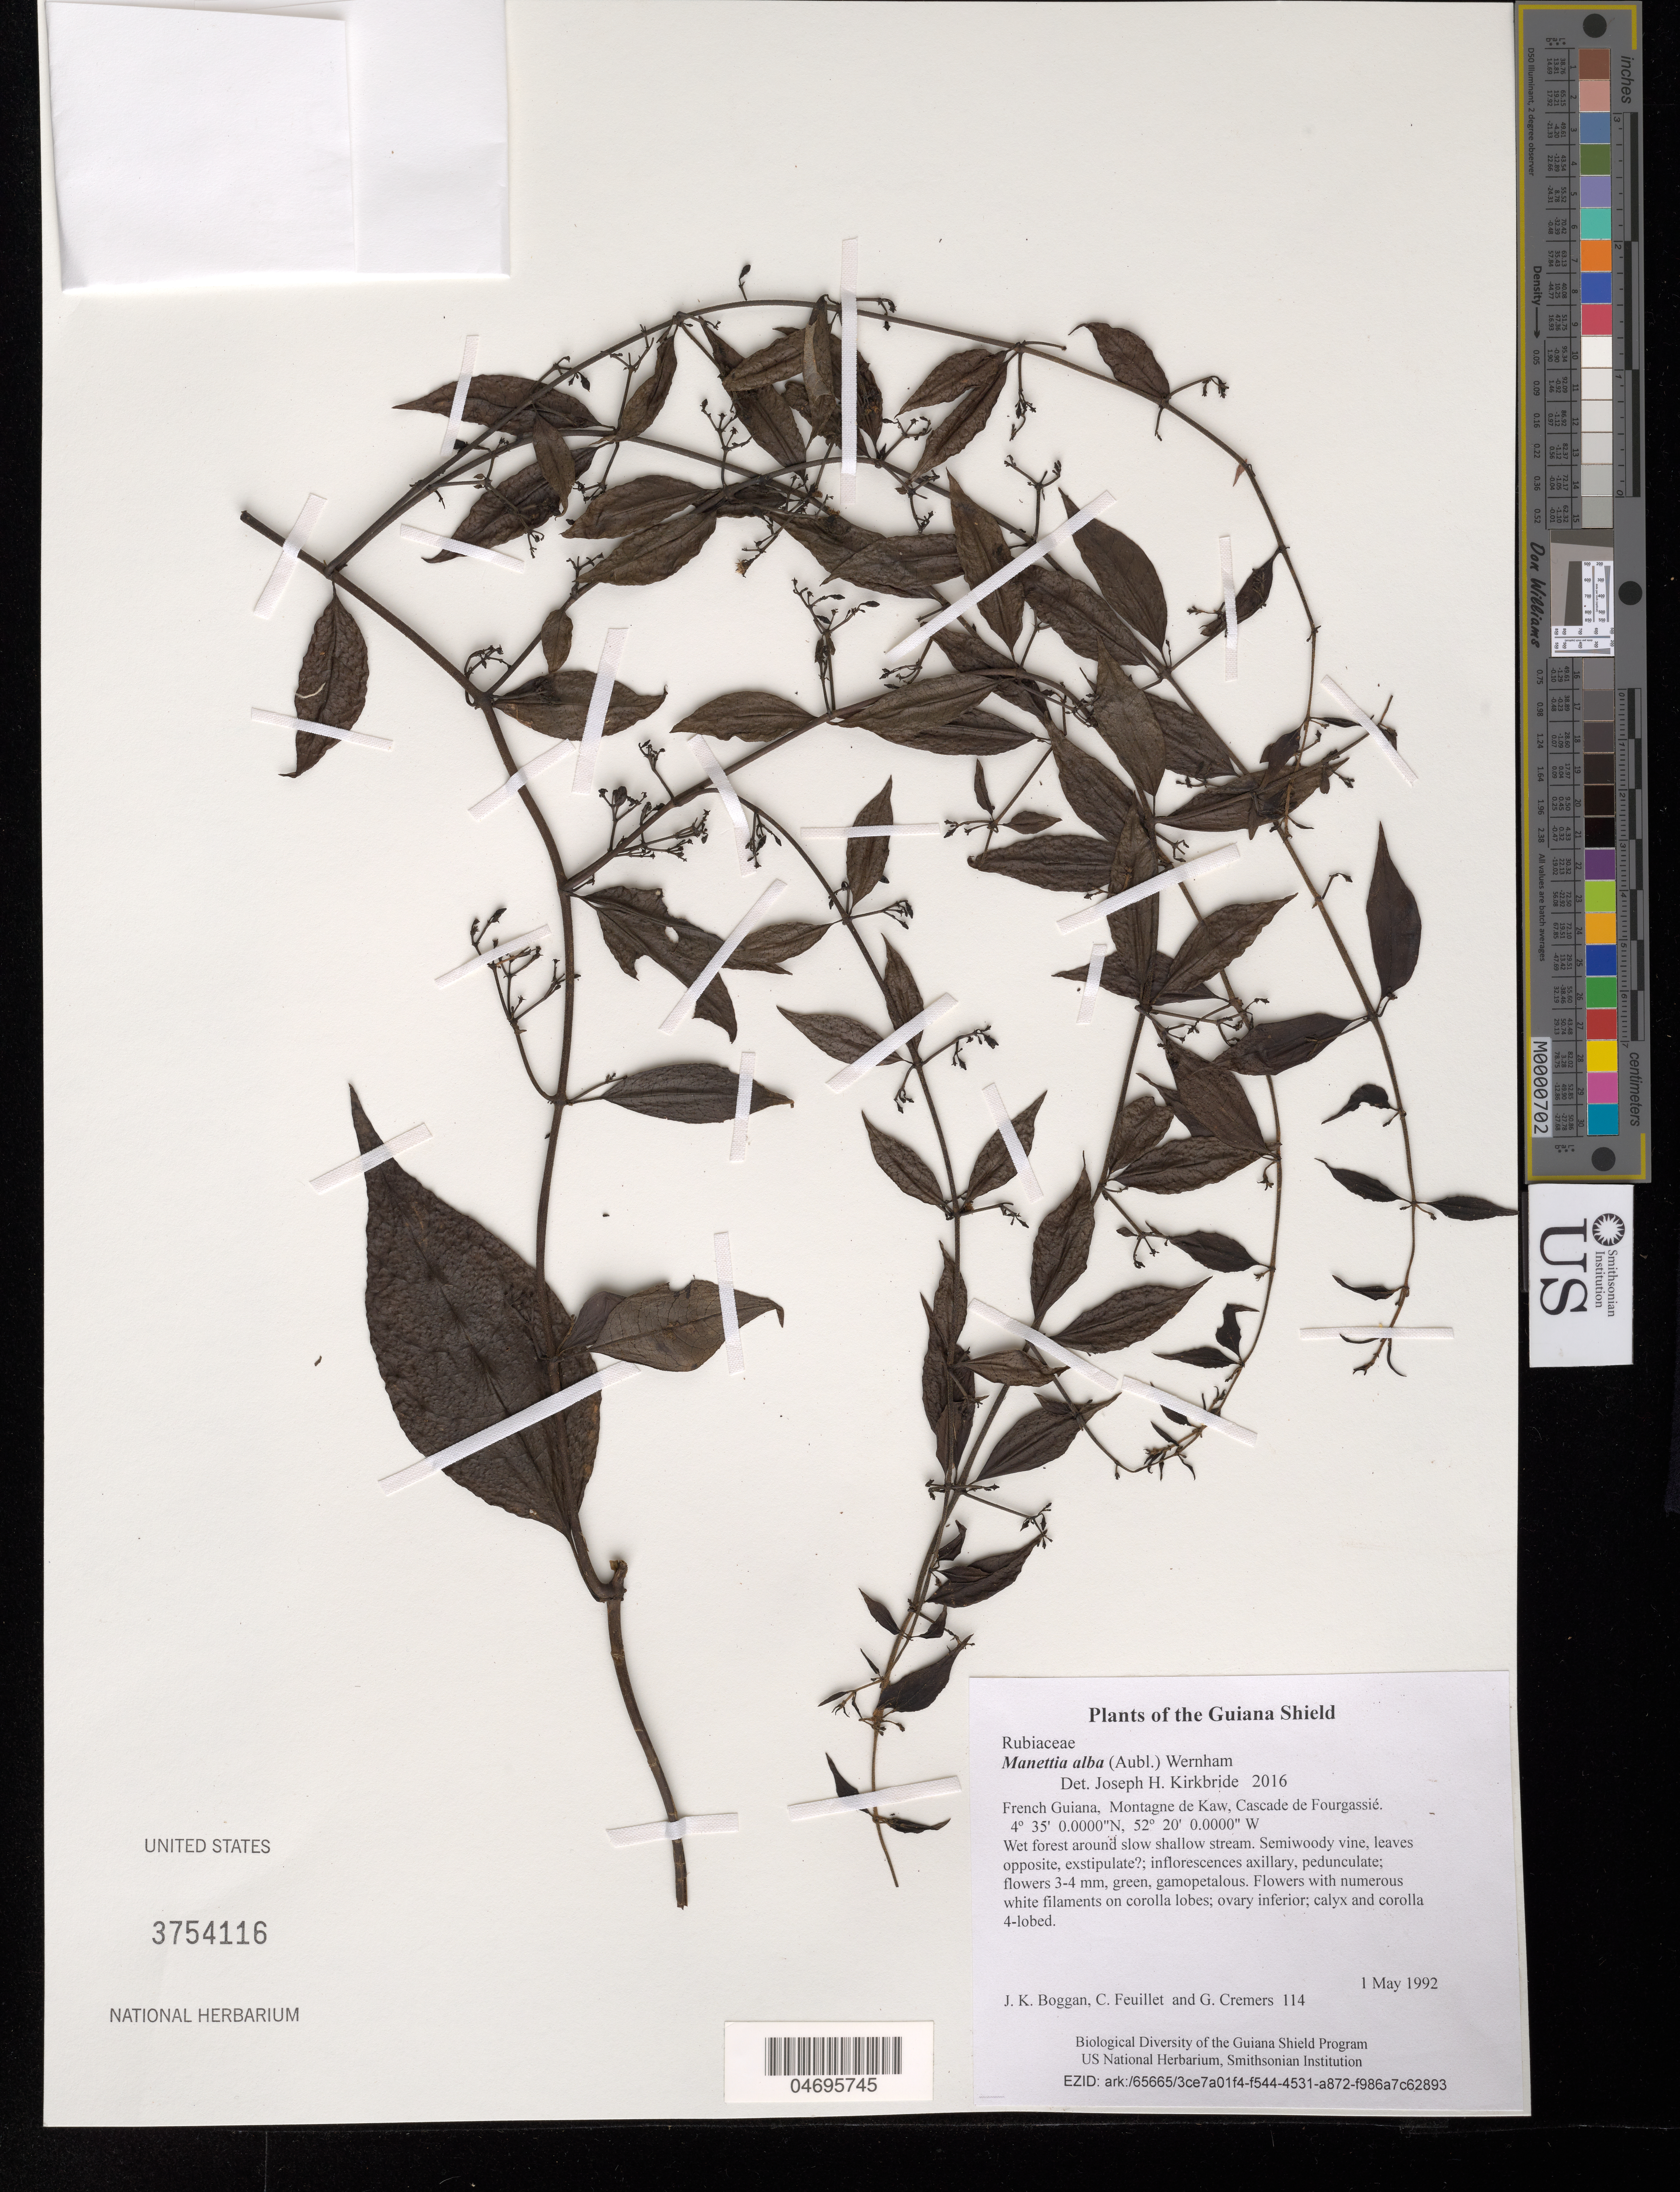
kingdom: Plantae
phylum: Tracheophyta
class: Magnoliopsida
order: Gentianales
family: Rubiaceae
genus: Manettia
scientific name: Manettia alba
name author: (Aubl.) Wernham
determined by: Kirkbride, J. H.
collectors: J. K. Boggan, C. Feuillet & G. Cremers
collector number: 114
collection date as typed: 1 May 1992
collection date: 1992-05-01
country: French Guiana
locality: Montagne de Kaw, Cascade de Fourgassié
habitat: Wet forest around slow shallow stream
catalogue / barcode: US 3754116